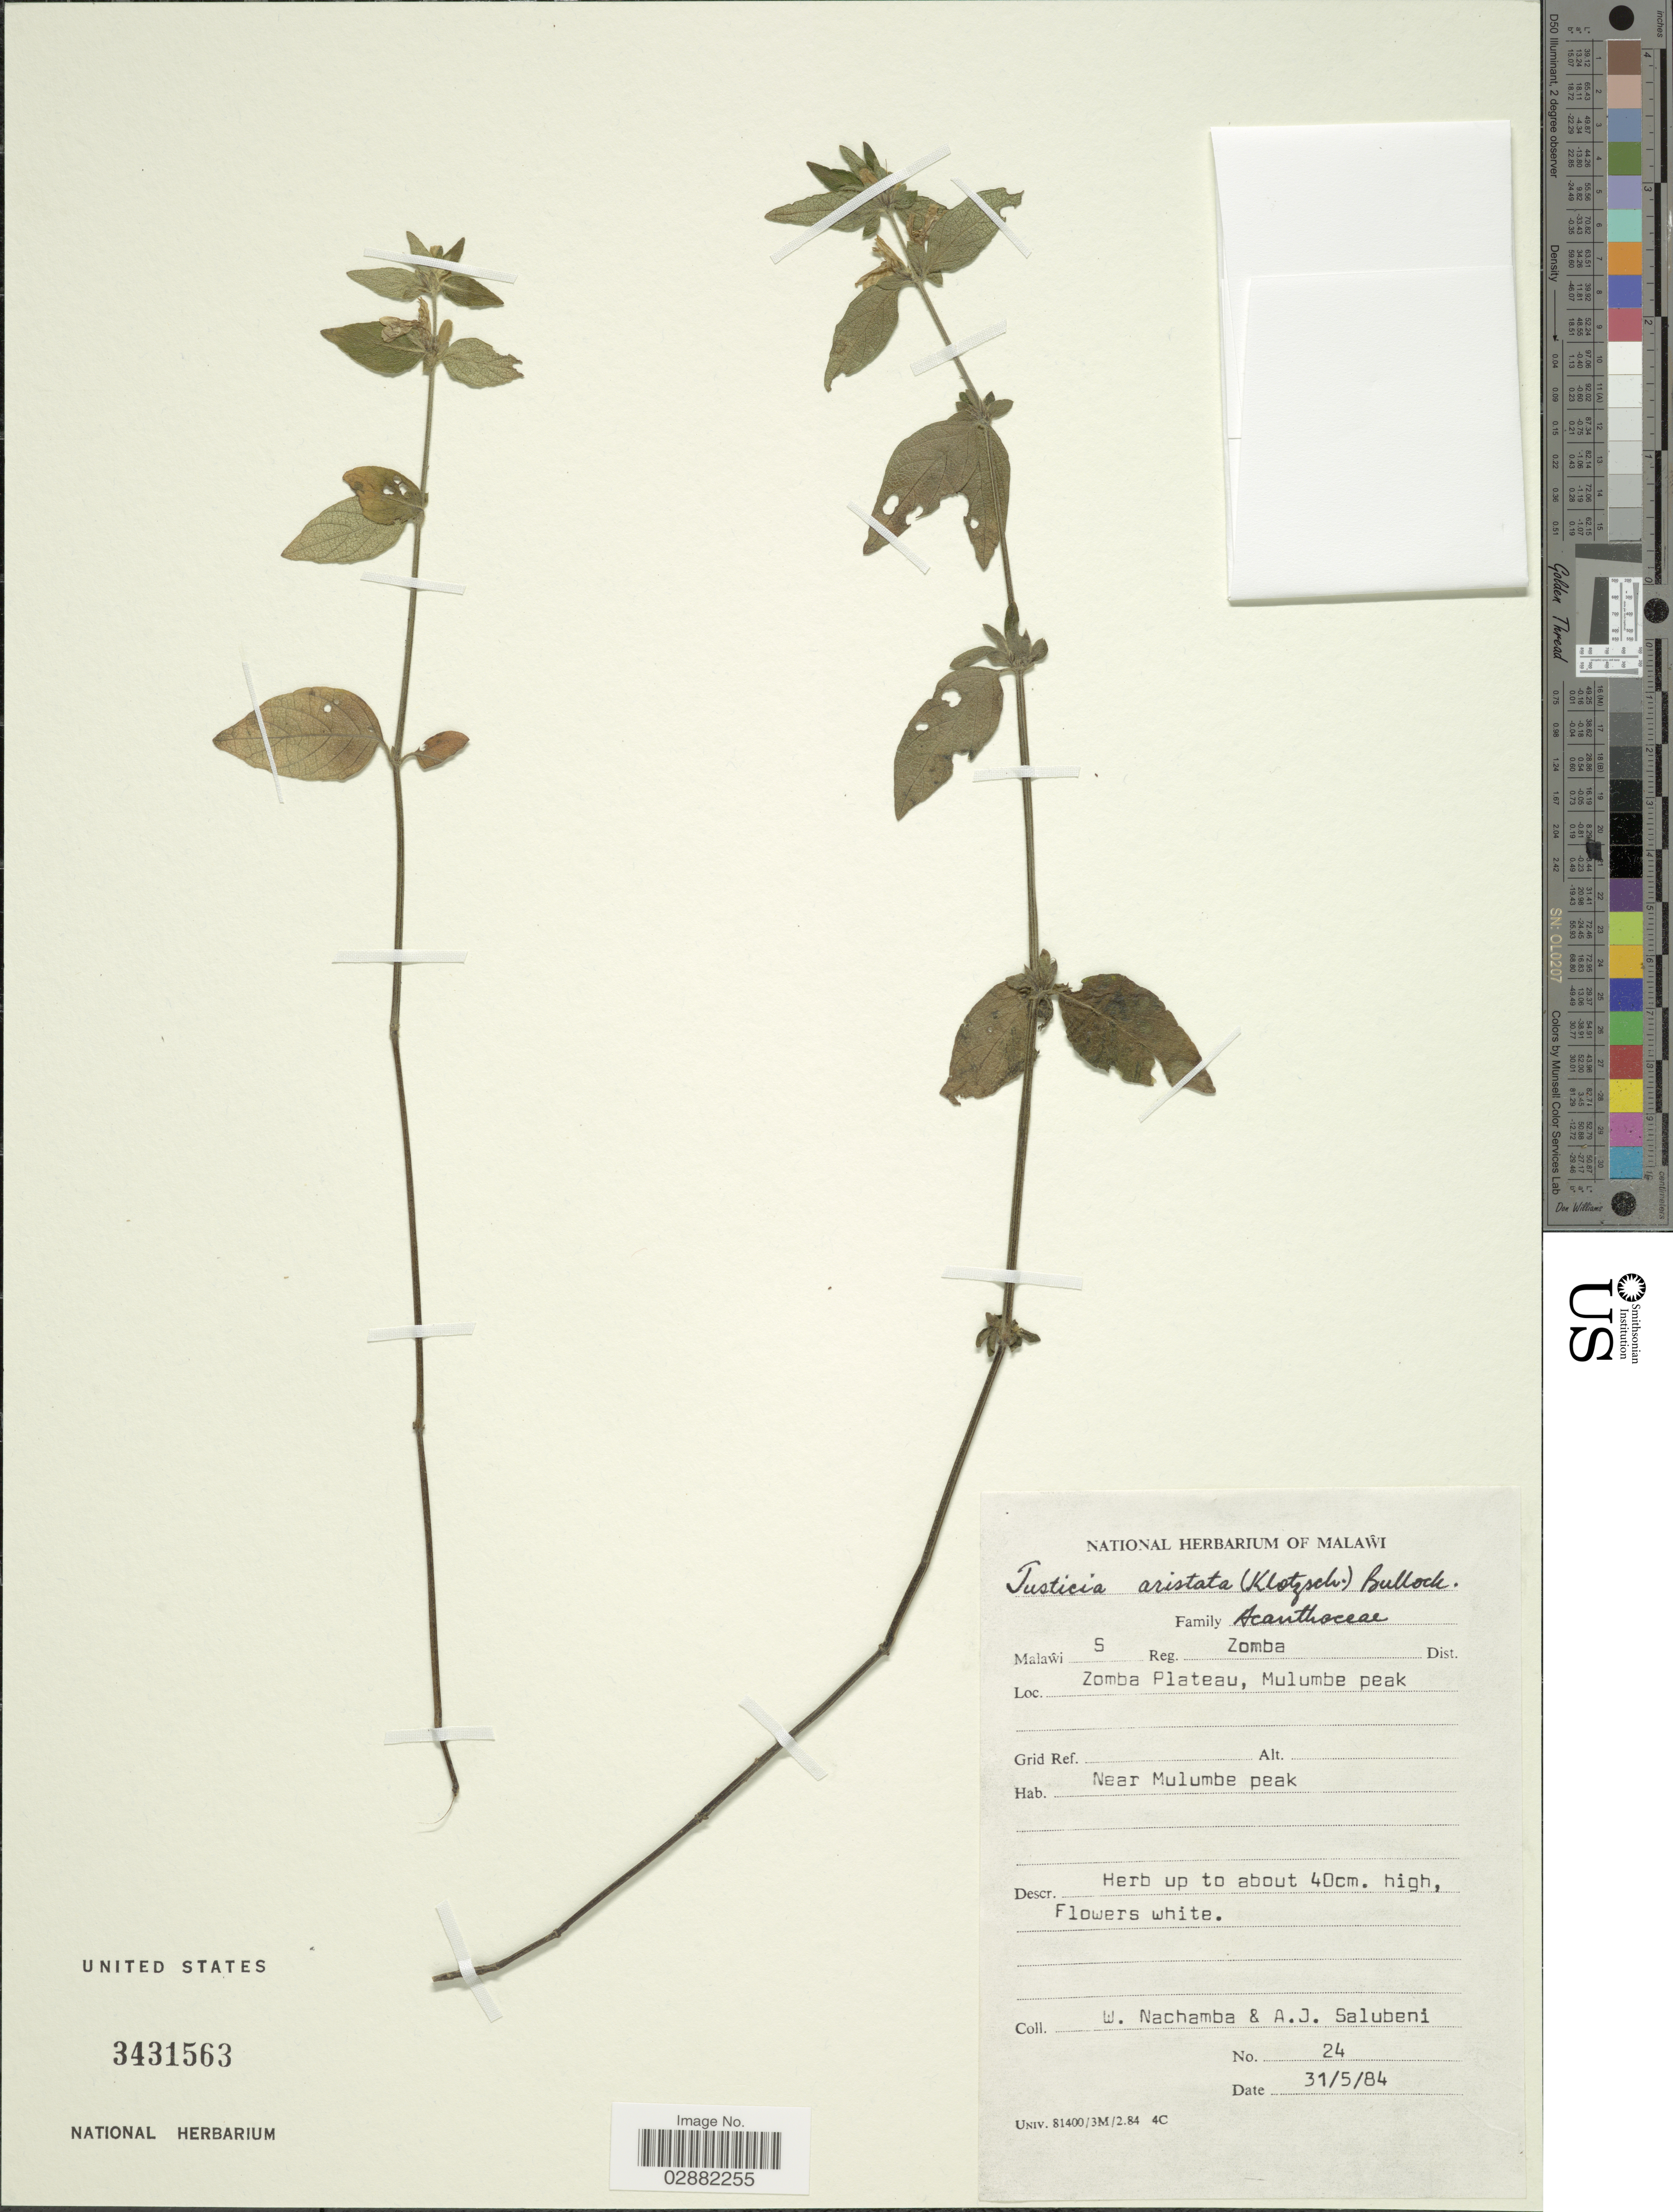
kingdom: Plantae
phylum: Tracheophyta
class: Magnoliopsida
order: Lamiales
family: Acanthaceae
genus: Justicia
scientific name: Justicia aristata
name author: Vahl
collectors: W. Nachamba & A. J. Salubeni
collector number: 24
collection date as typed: Transcribed d/m/y: 31/5/84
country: Malawi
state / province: Southern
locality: S. Reg. Zomba Dist. Zomba Plateau, Mulumbe peak. Near Mulumbe peak.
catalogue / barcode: US 3431563